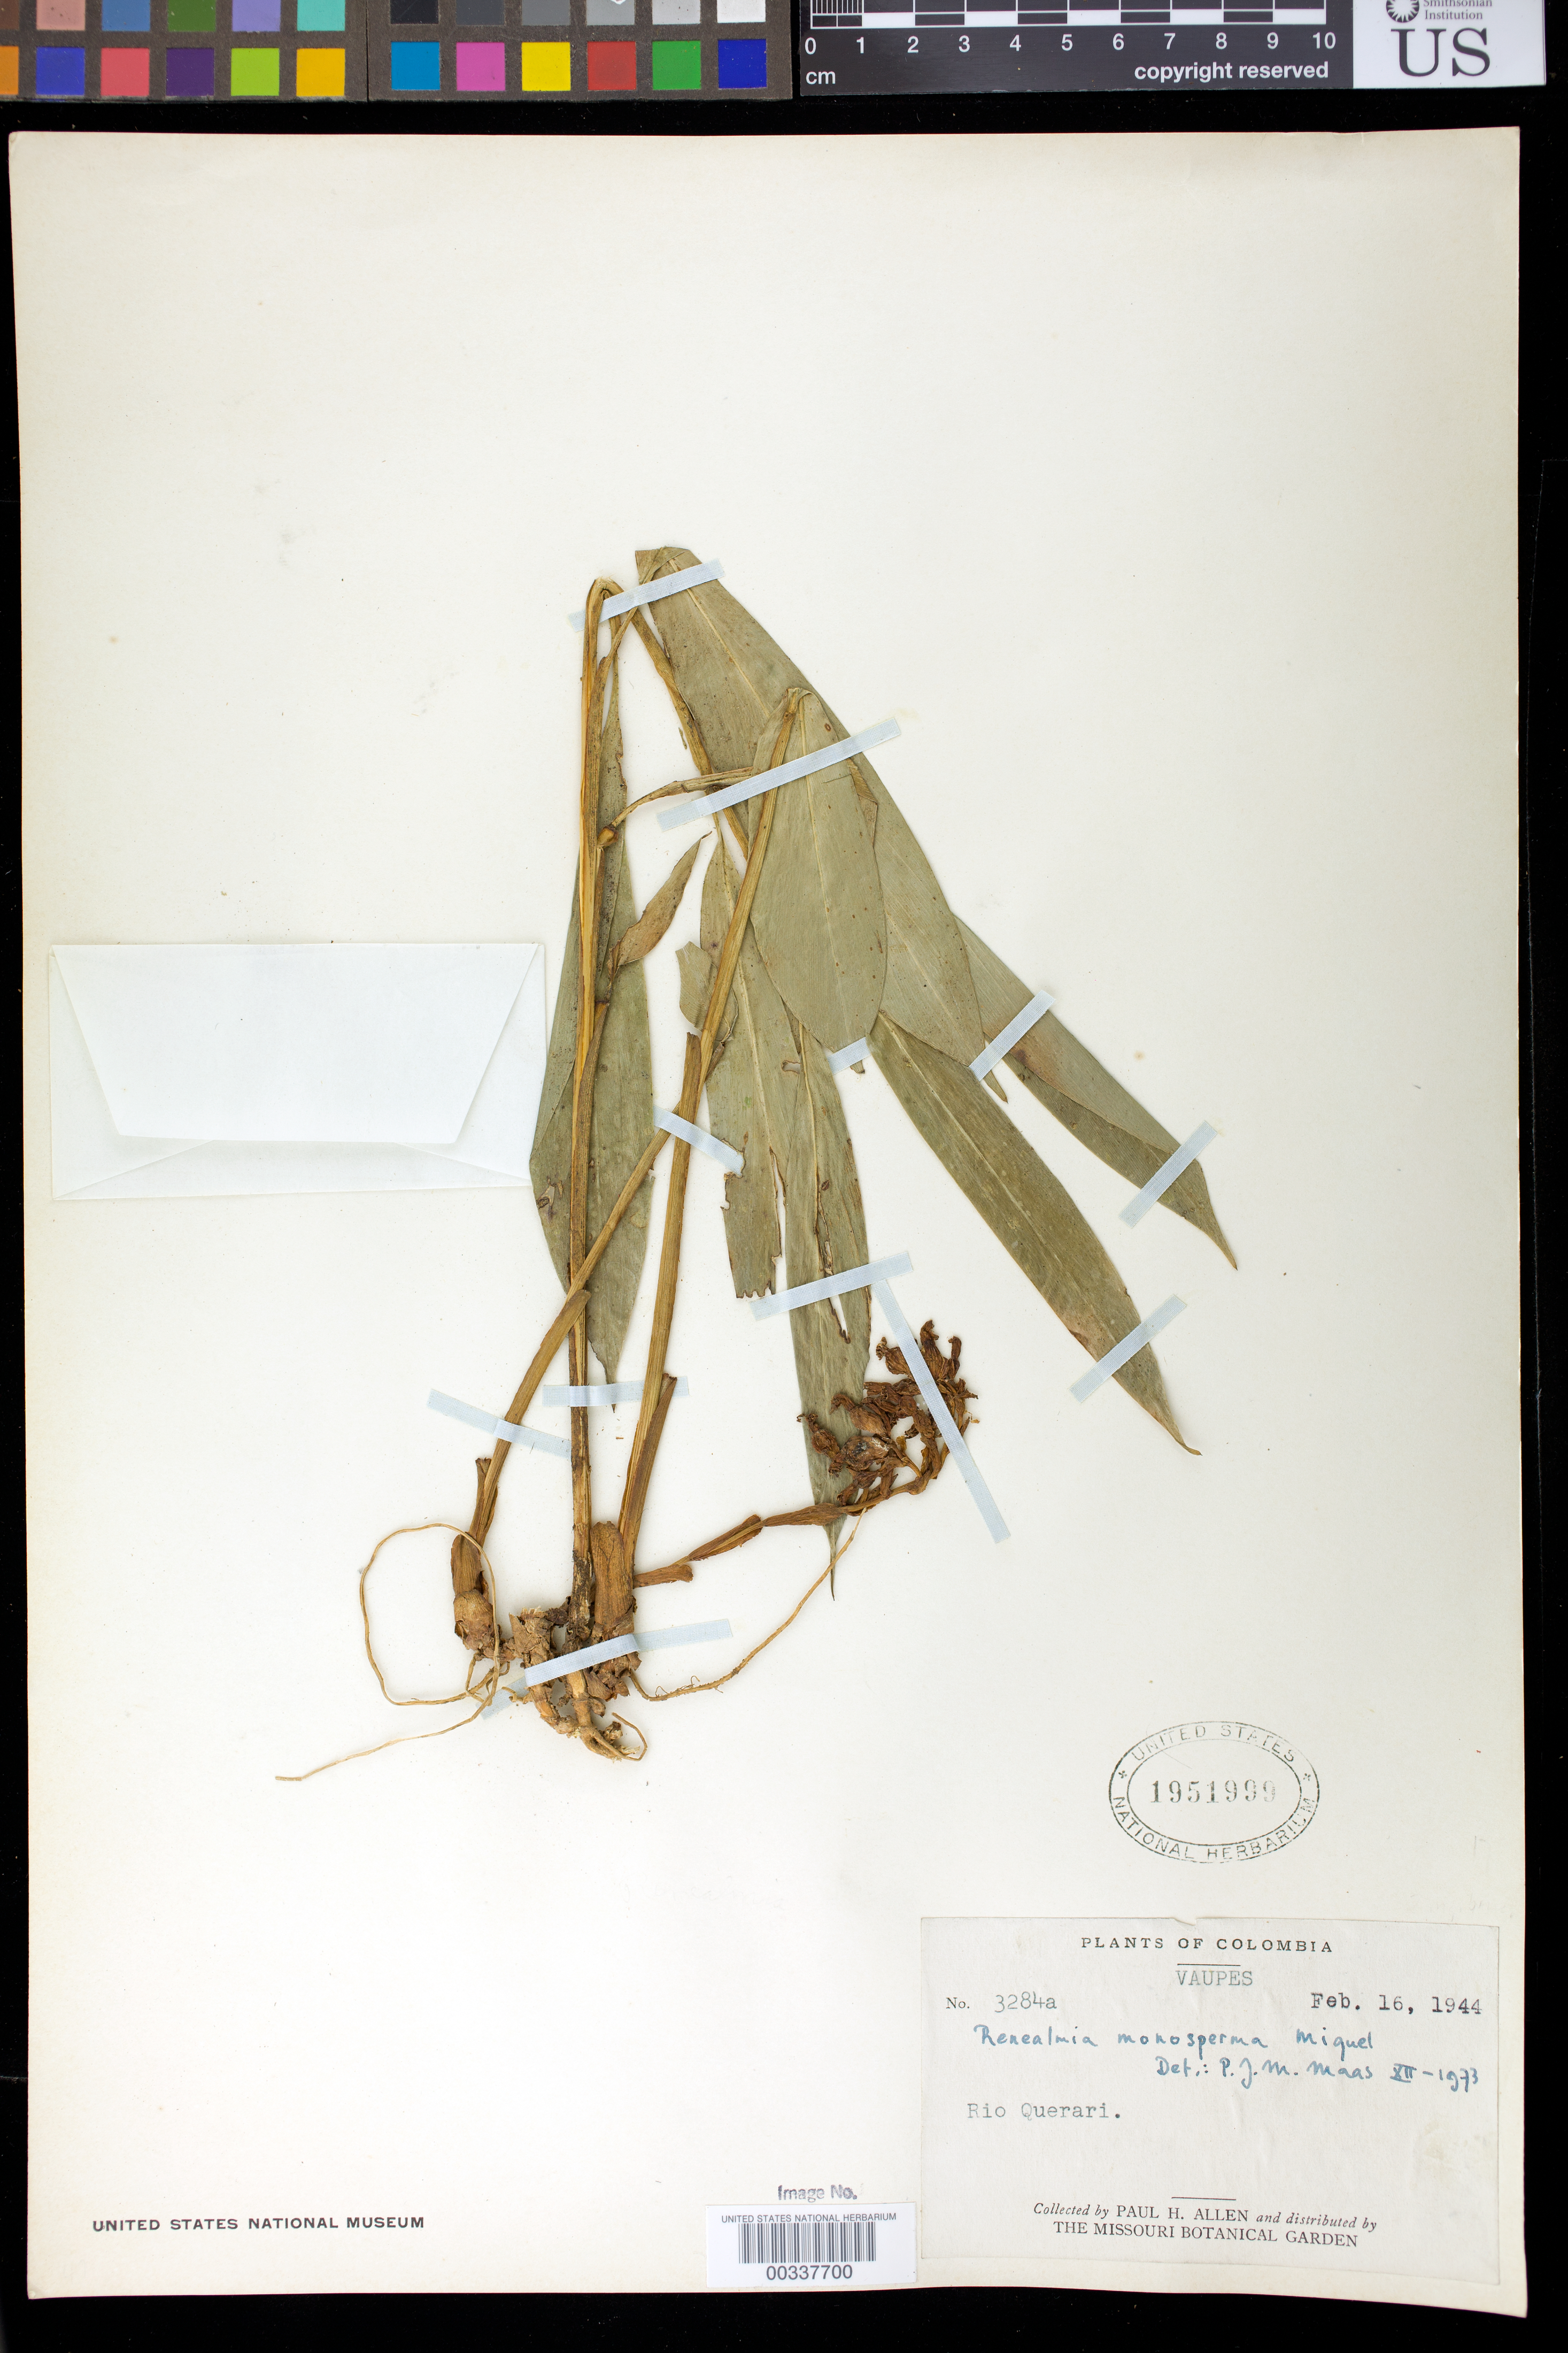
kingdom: Plantae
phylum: Tracheophyta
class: Liliopsida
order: Zingiberales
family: Zingiberaceae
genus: Renealmia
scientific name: Renealmia monosperma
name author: Miq.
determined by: Maas, Paul J. M.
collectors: P. H. Allen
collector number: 3284a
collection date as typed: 16 Feb 1944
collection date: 1944-02-16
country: Colombia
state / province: Vaupés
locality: Rio Querari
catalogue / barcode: US 1951999